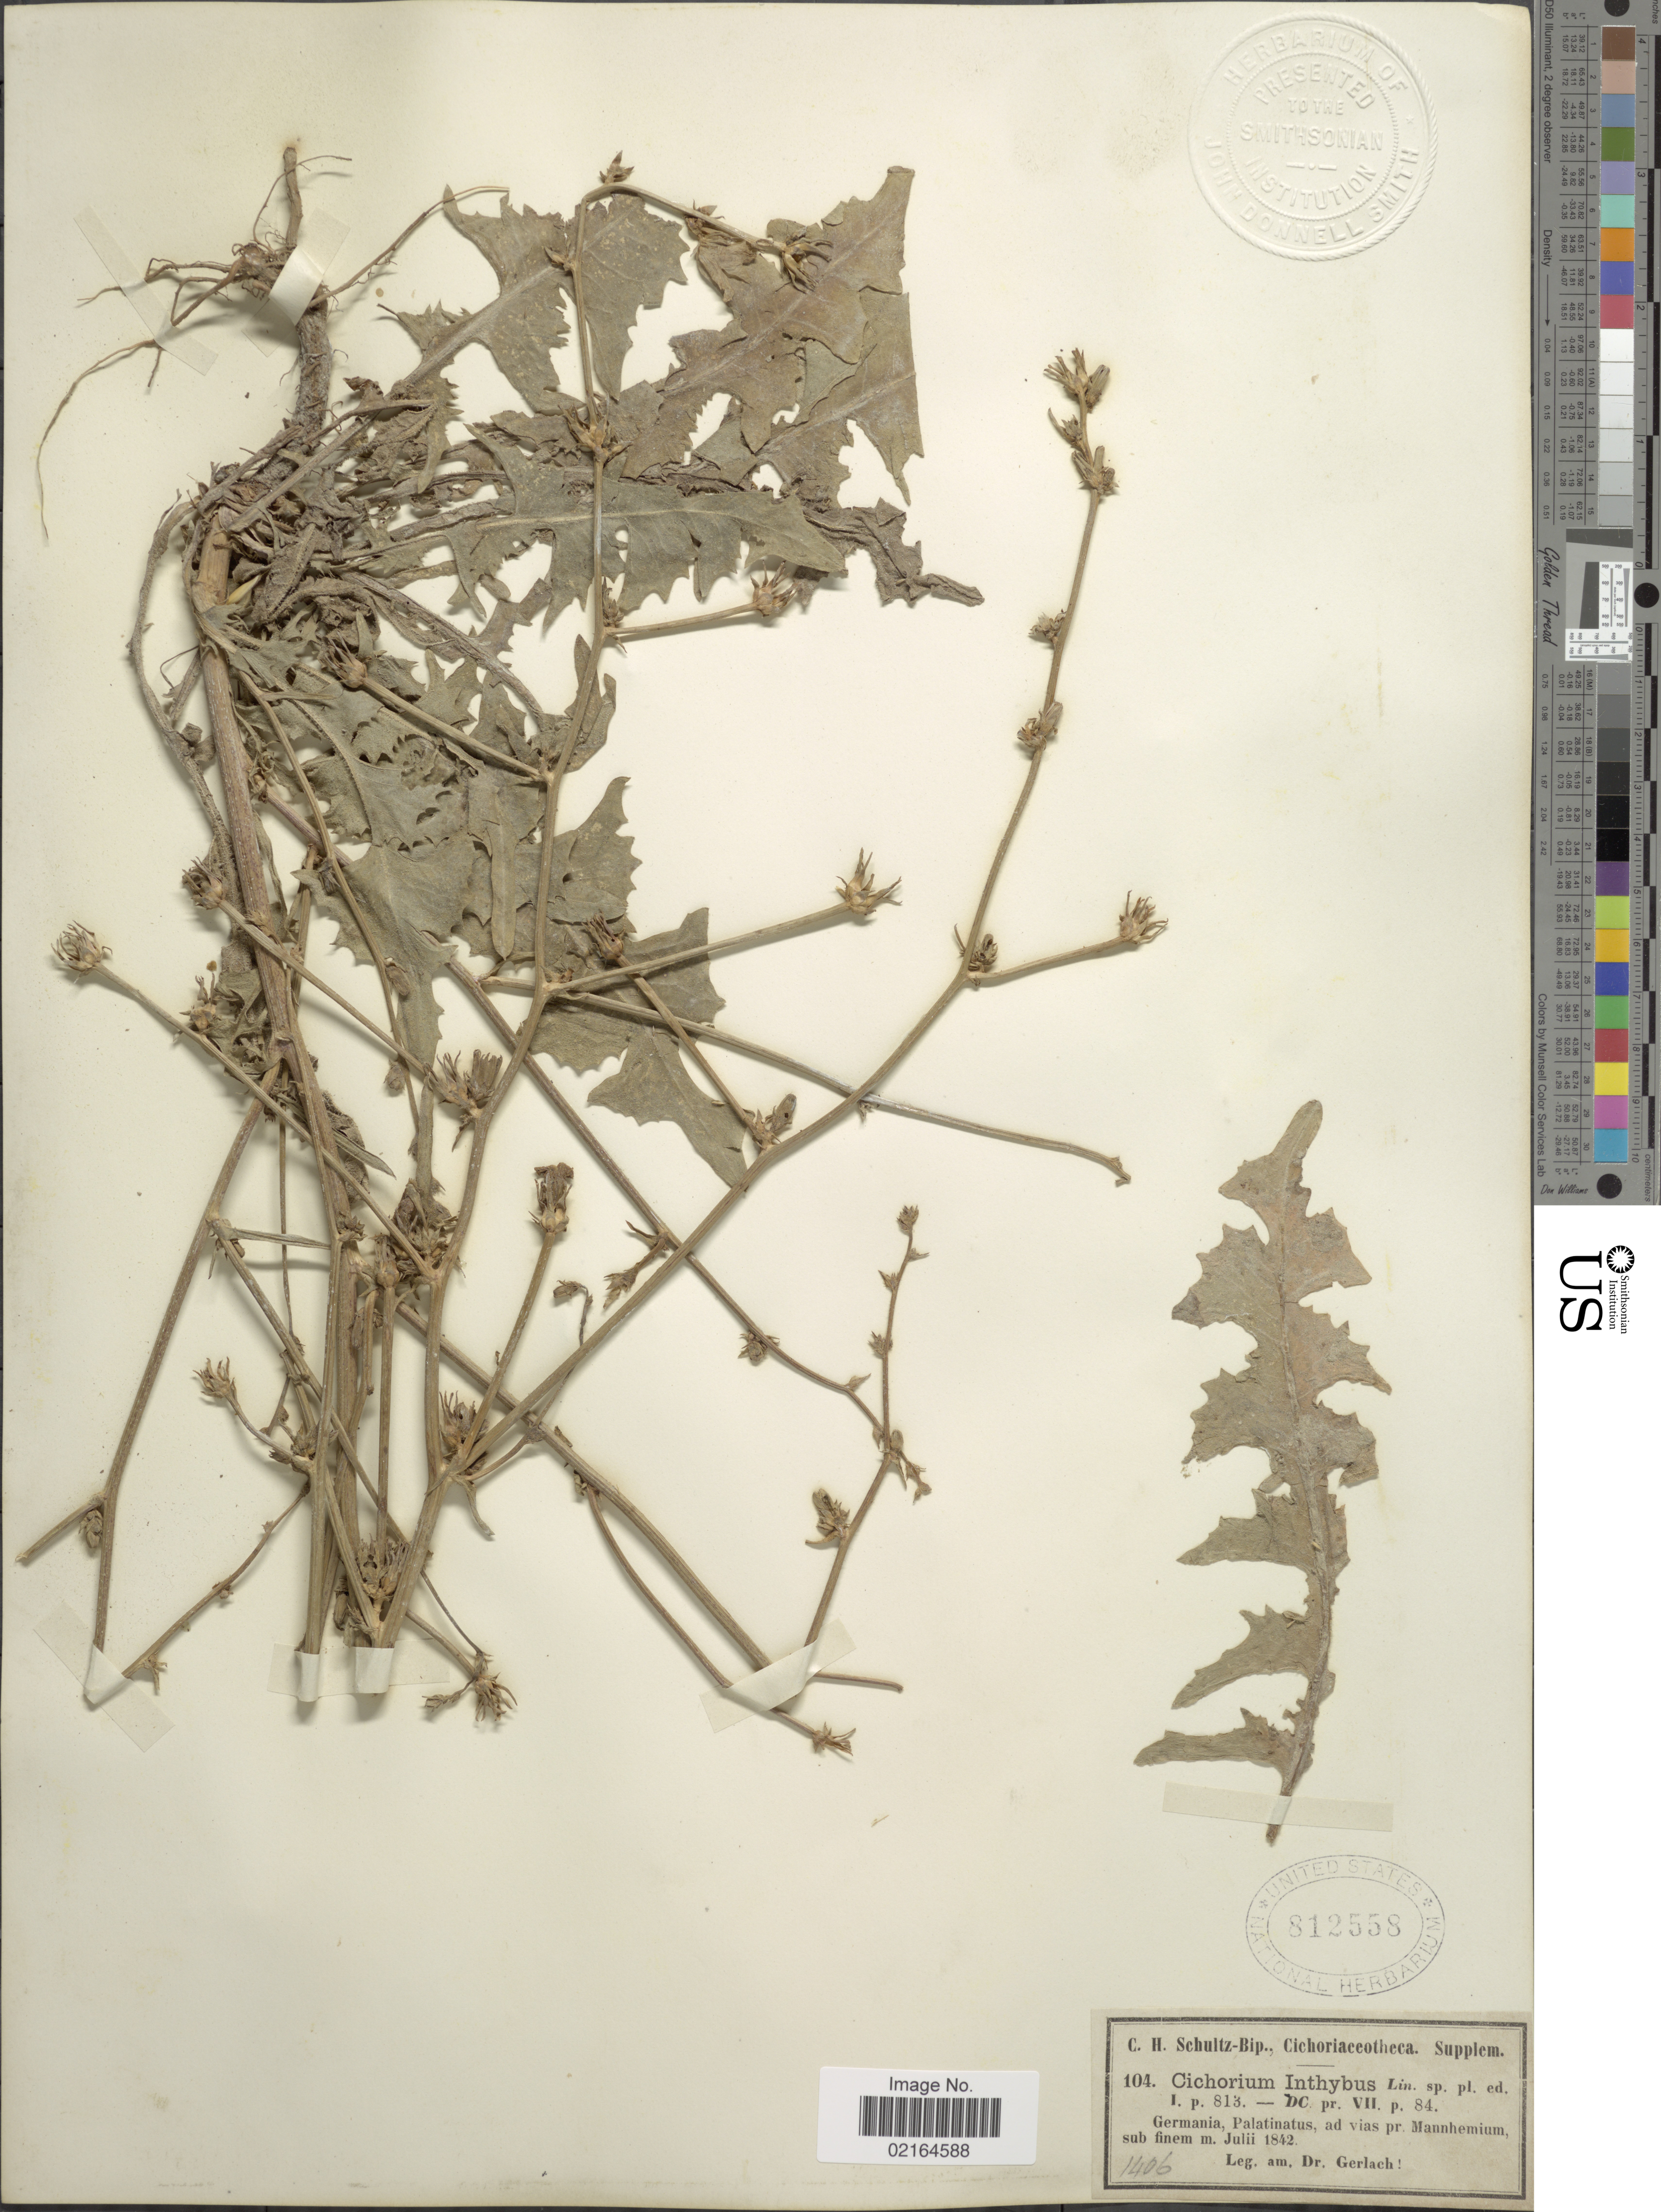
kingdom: Plantae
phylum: Tracheophyta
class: Magnoliopsida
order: Asterales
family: Asteraceae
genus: Cichorium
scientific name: Cichorium intybus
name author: L.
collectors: Gerlach, --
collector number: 104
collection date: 1842-07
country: Germany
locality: Germania, Palatinatu, ad vias pr. Mannhemium sub finem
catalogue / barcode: US 812558